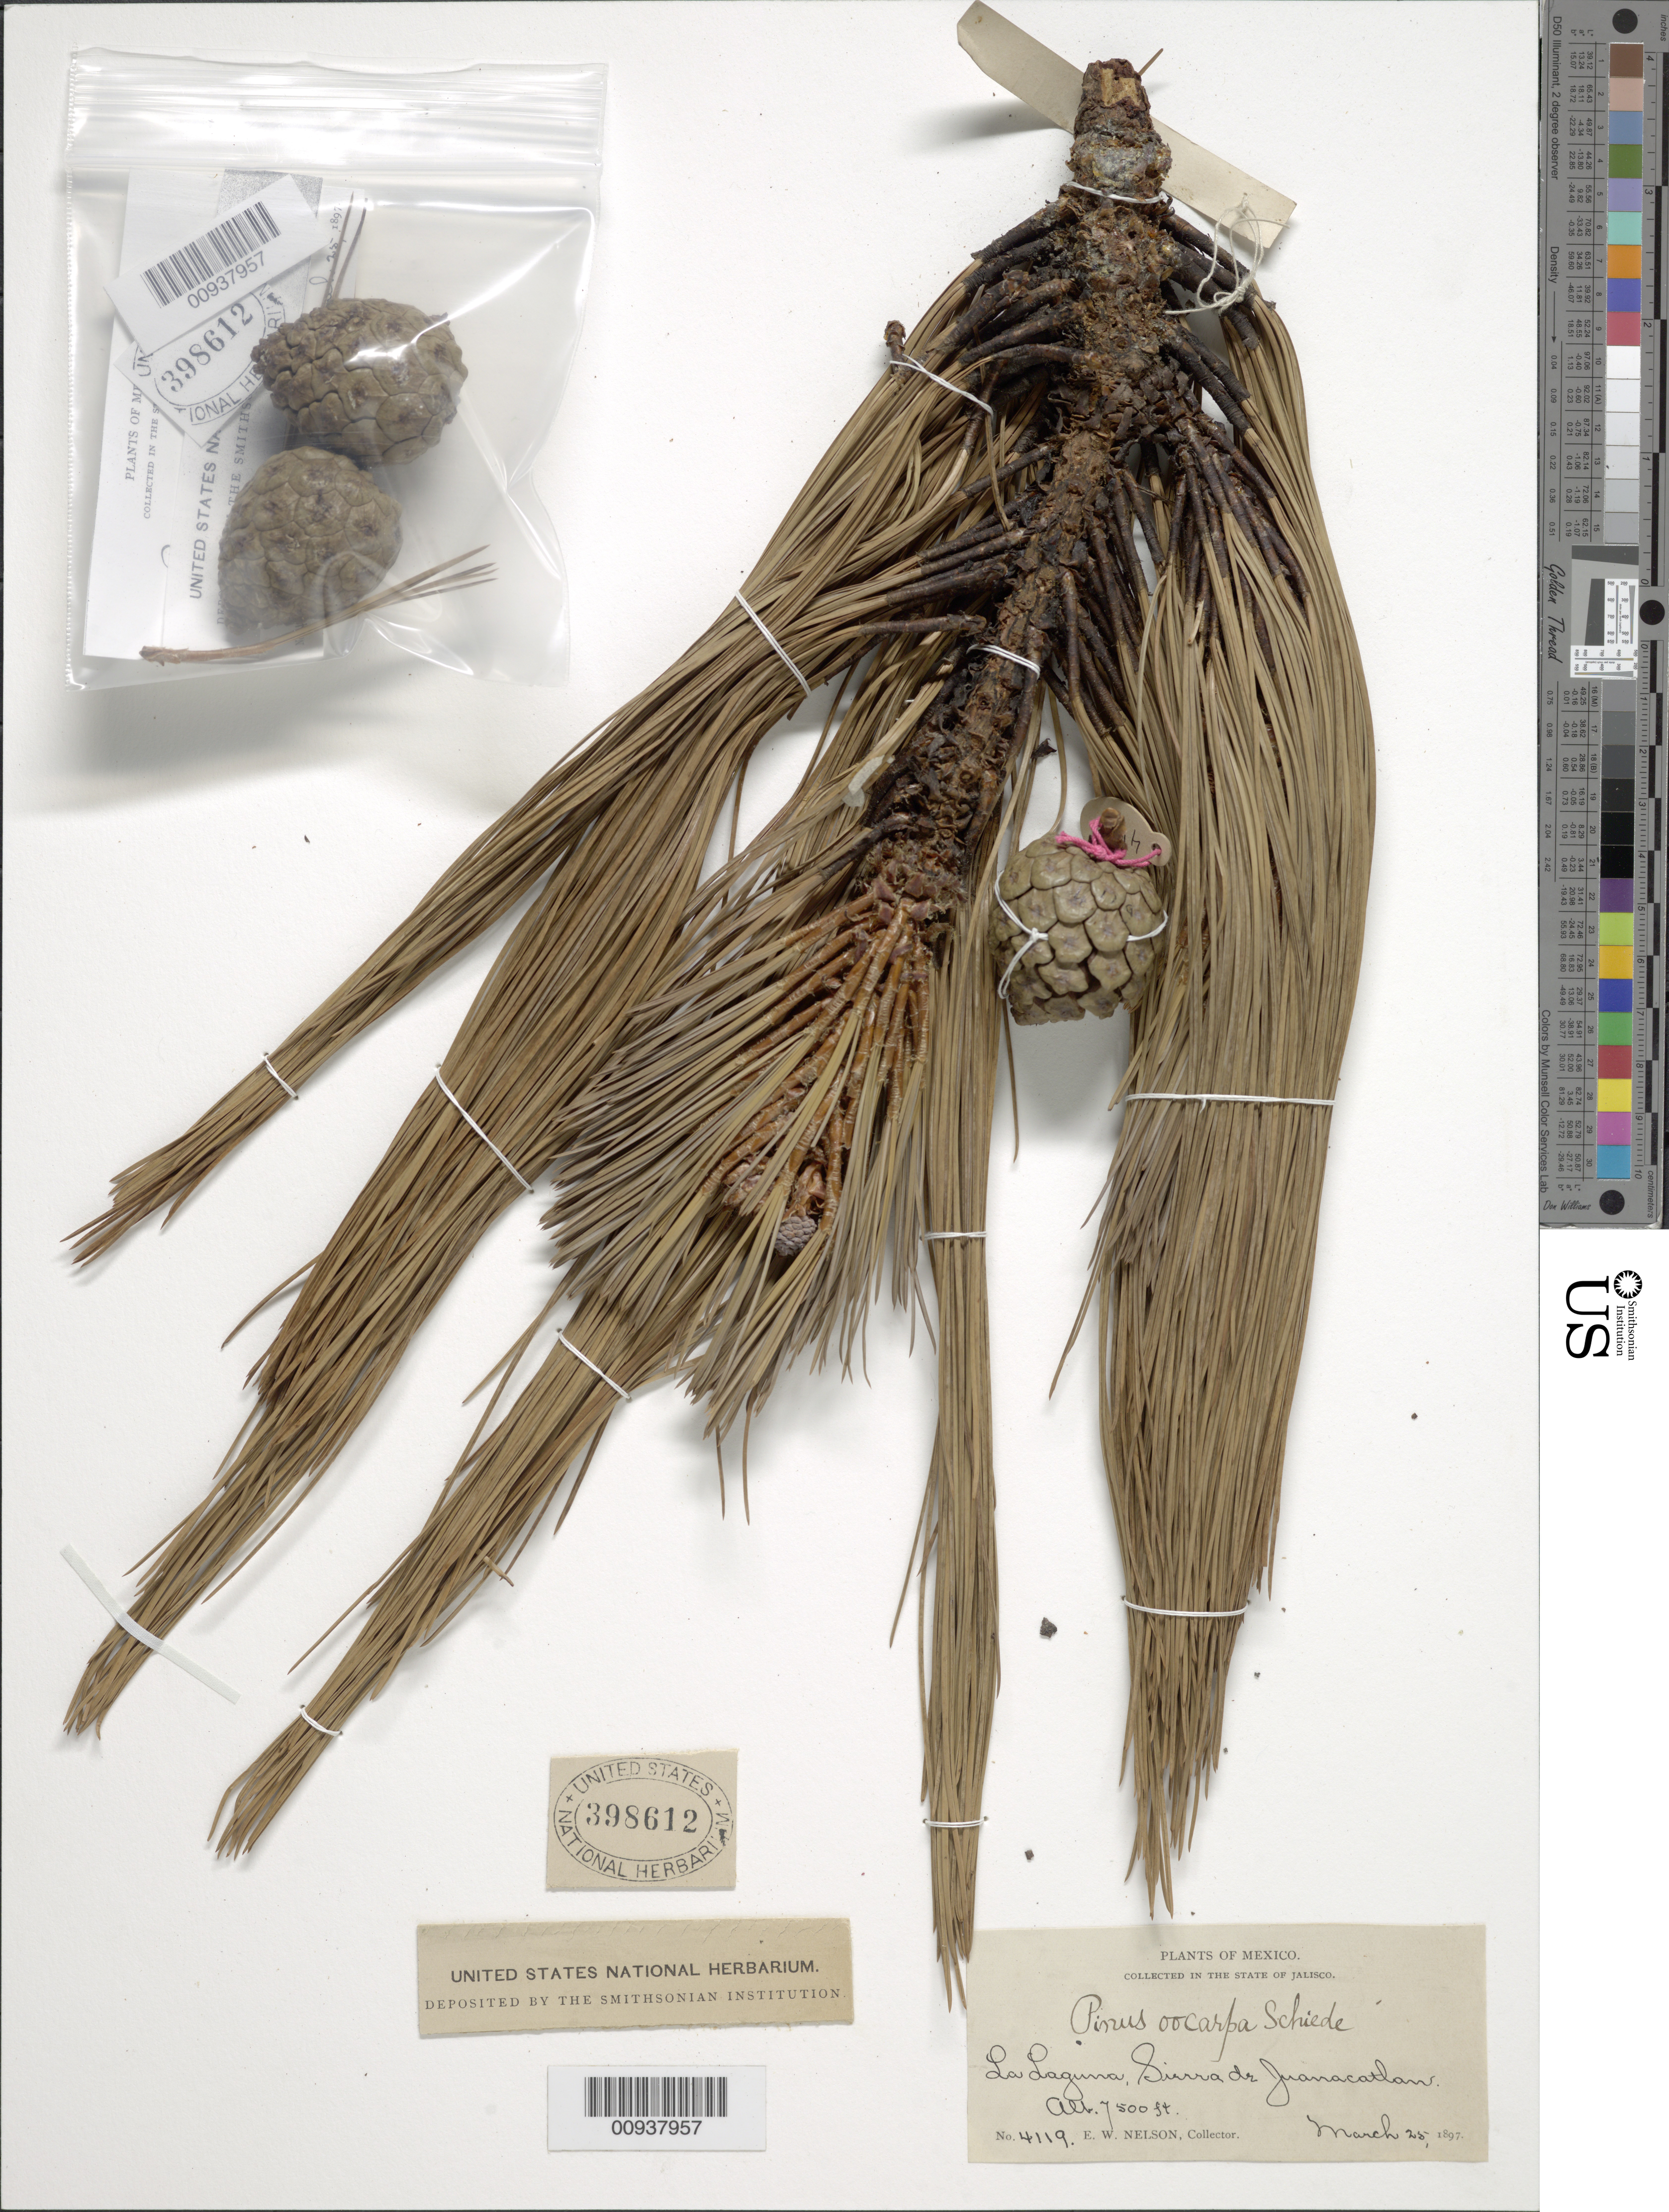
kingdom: Plantae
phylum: Tracheophyta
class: Pinopsida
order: Pinales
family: Pinaceae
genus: Pinus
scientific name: Pinus oocarpa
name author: Schiede ex Schltdl.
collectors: E. W. Nelson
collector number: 4119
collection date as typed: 25 Mar 1897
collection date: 1897-03-25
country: Mexico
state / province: Jalisco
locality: La Laguna, Sierra de Juanacatlan.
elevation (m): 2286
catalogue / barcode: US 398612